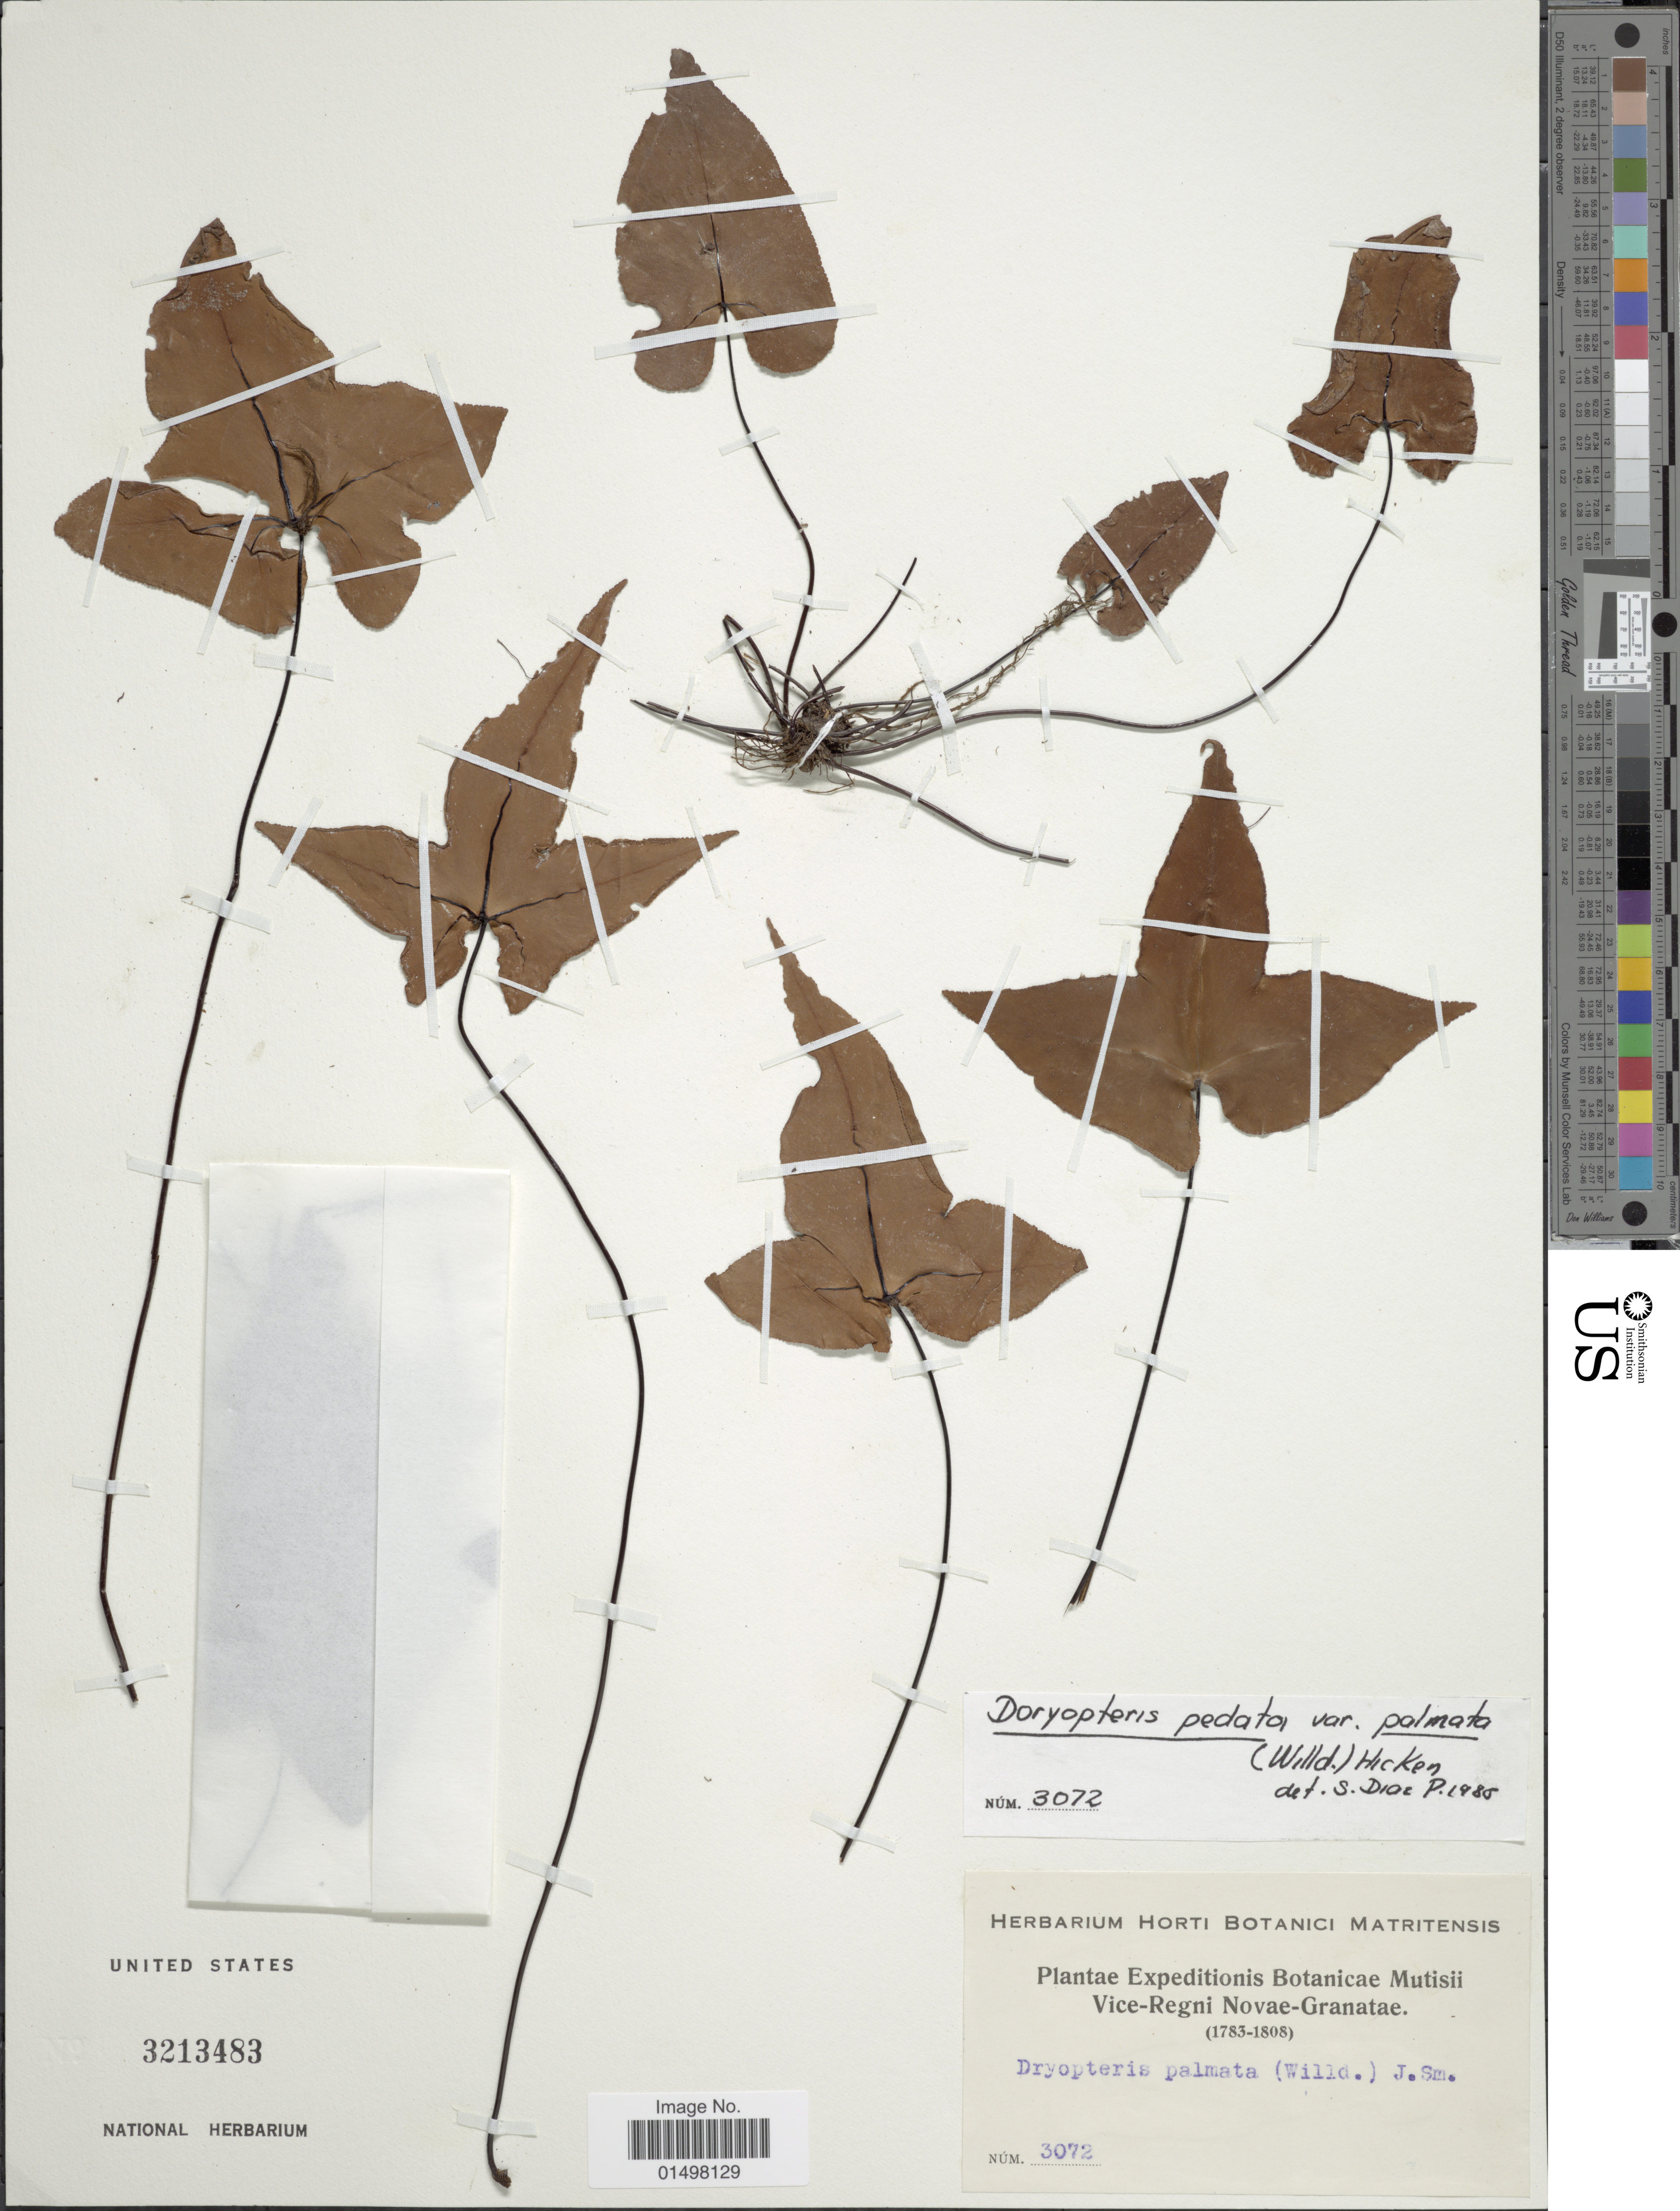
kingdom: Plantae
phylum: Tracheophyta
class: Polypodiopsida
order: Polypodiales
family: Pteridaceae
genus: Doryopteris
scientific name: Doryopteris pedata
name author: (L.) Fée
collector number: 3072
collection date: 1783/1808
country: Colombia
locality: Vice-Regni Novae-Granatae.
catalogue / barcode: US 3213483